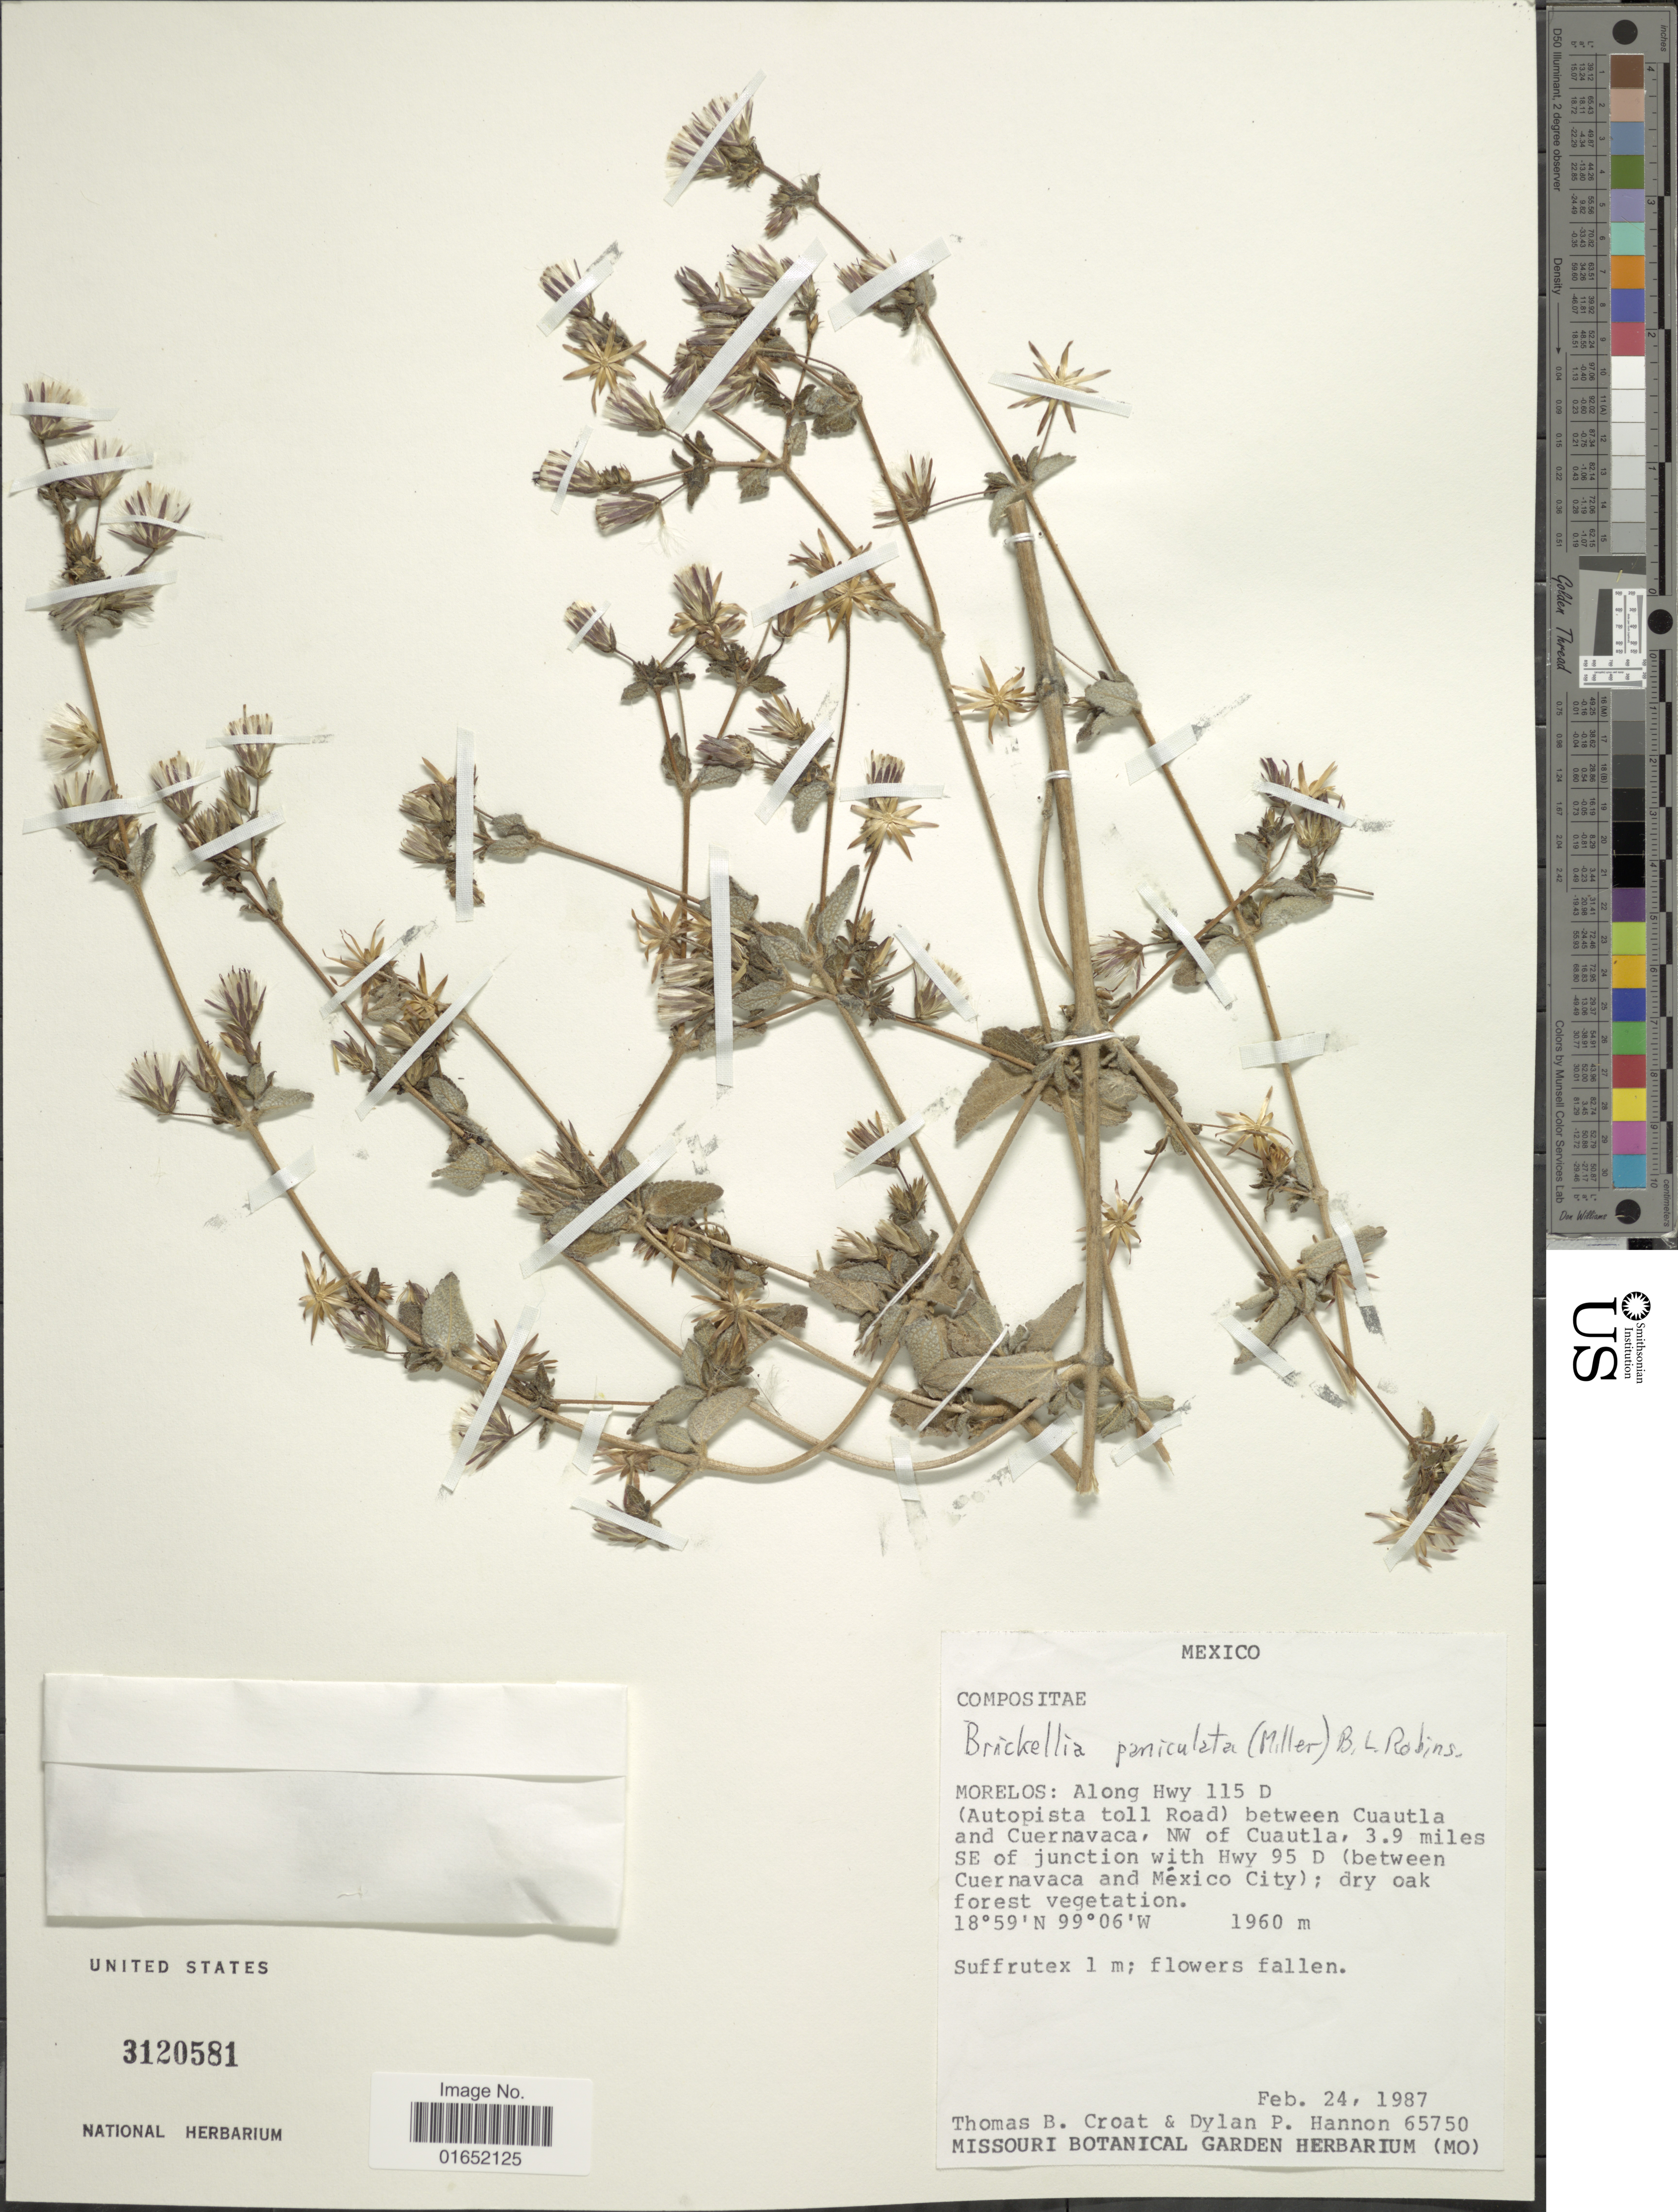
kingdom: Plantae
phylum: Tracheophyta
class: Magnoliopsida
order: Asterales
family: Asteraceae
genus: Brickellia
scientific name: Brickellia paniculata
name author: (Mill.) B.L. Rob.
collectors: T. B. Croat & D. Hannon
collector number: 65750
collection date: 1987-02-24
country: Mexico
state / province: Morelos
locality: Along Hwy 115 D (Autopista toll Road) between Cuautla and Cuernavaca, NW of Cuautla, 3.9 miles SE of junction with Hwy 95 D (between Cuernavaca and Mexico City); dry oak forest vegetation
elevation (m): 1960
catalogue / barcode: US 3120581